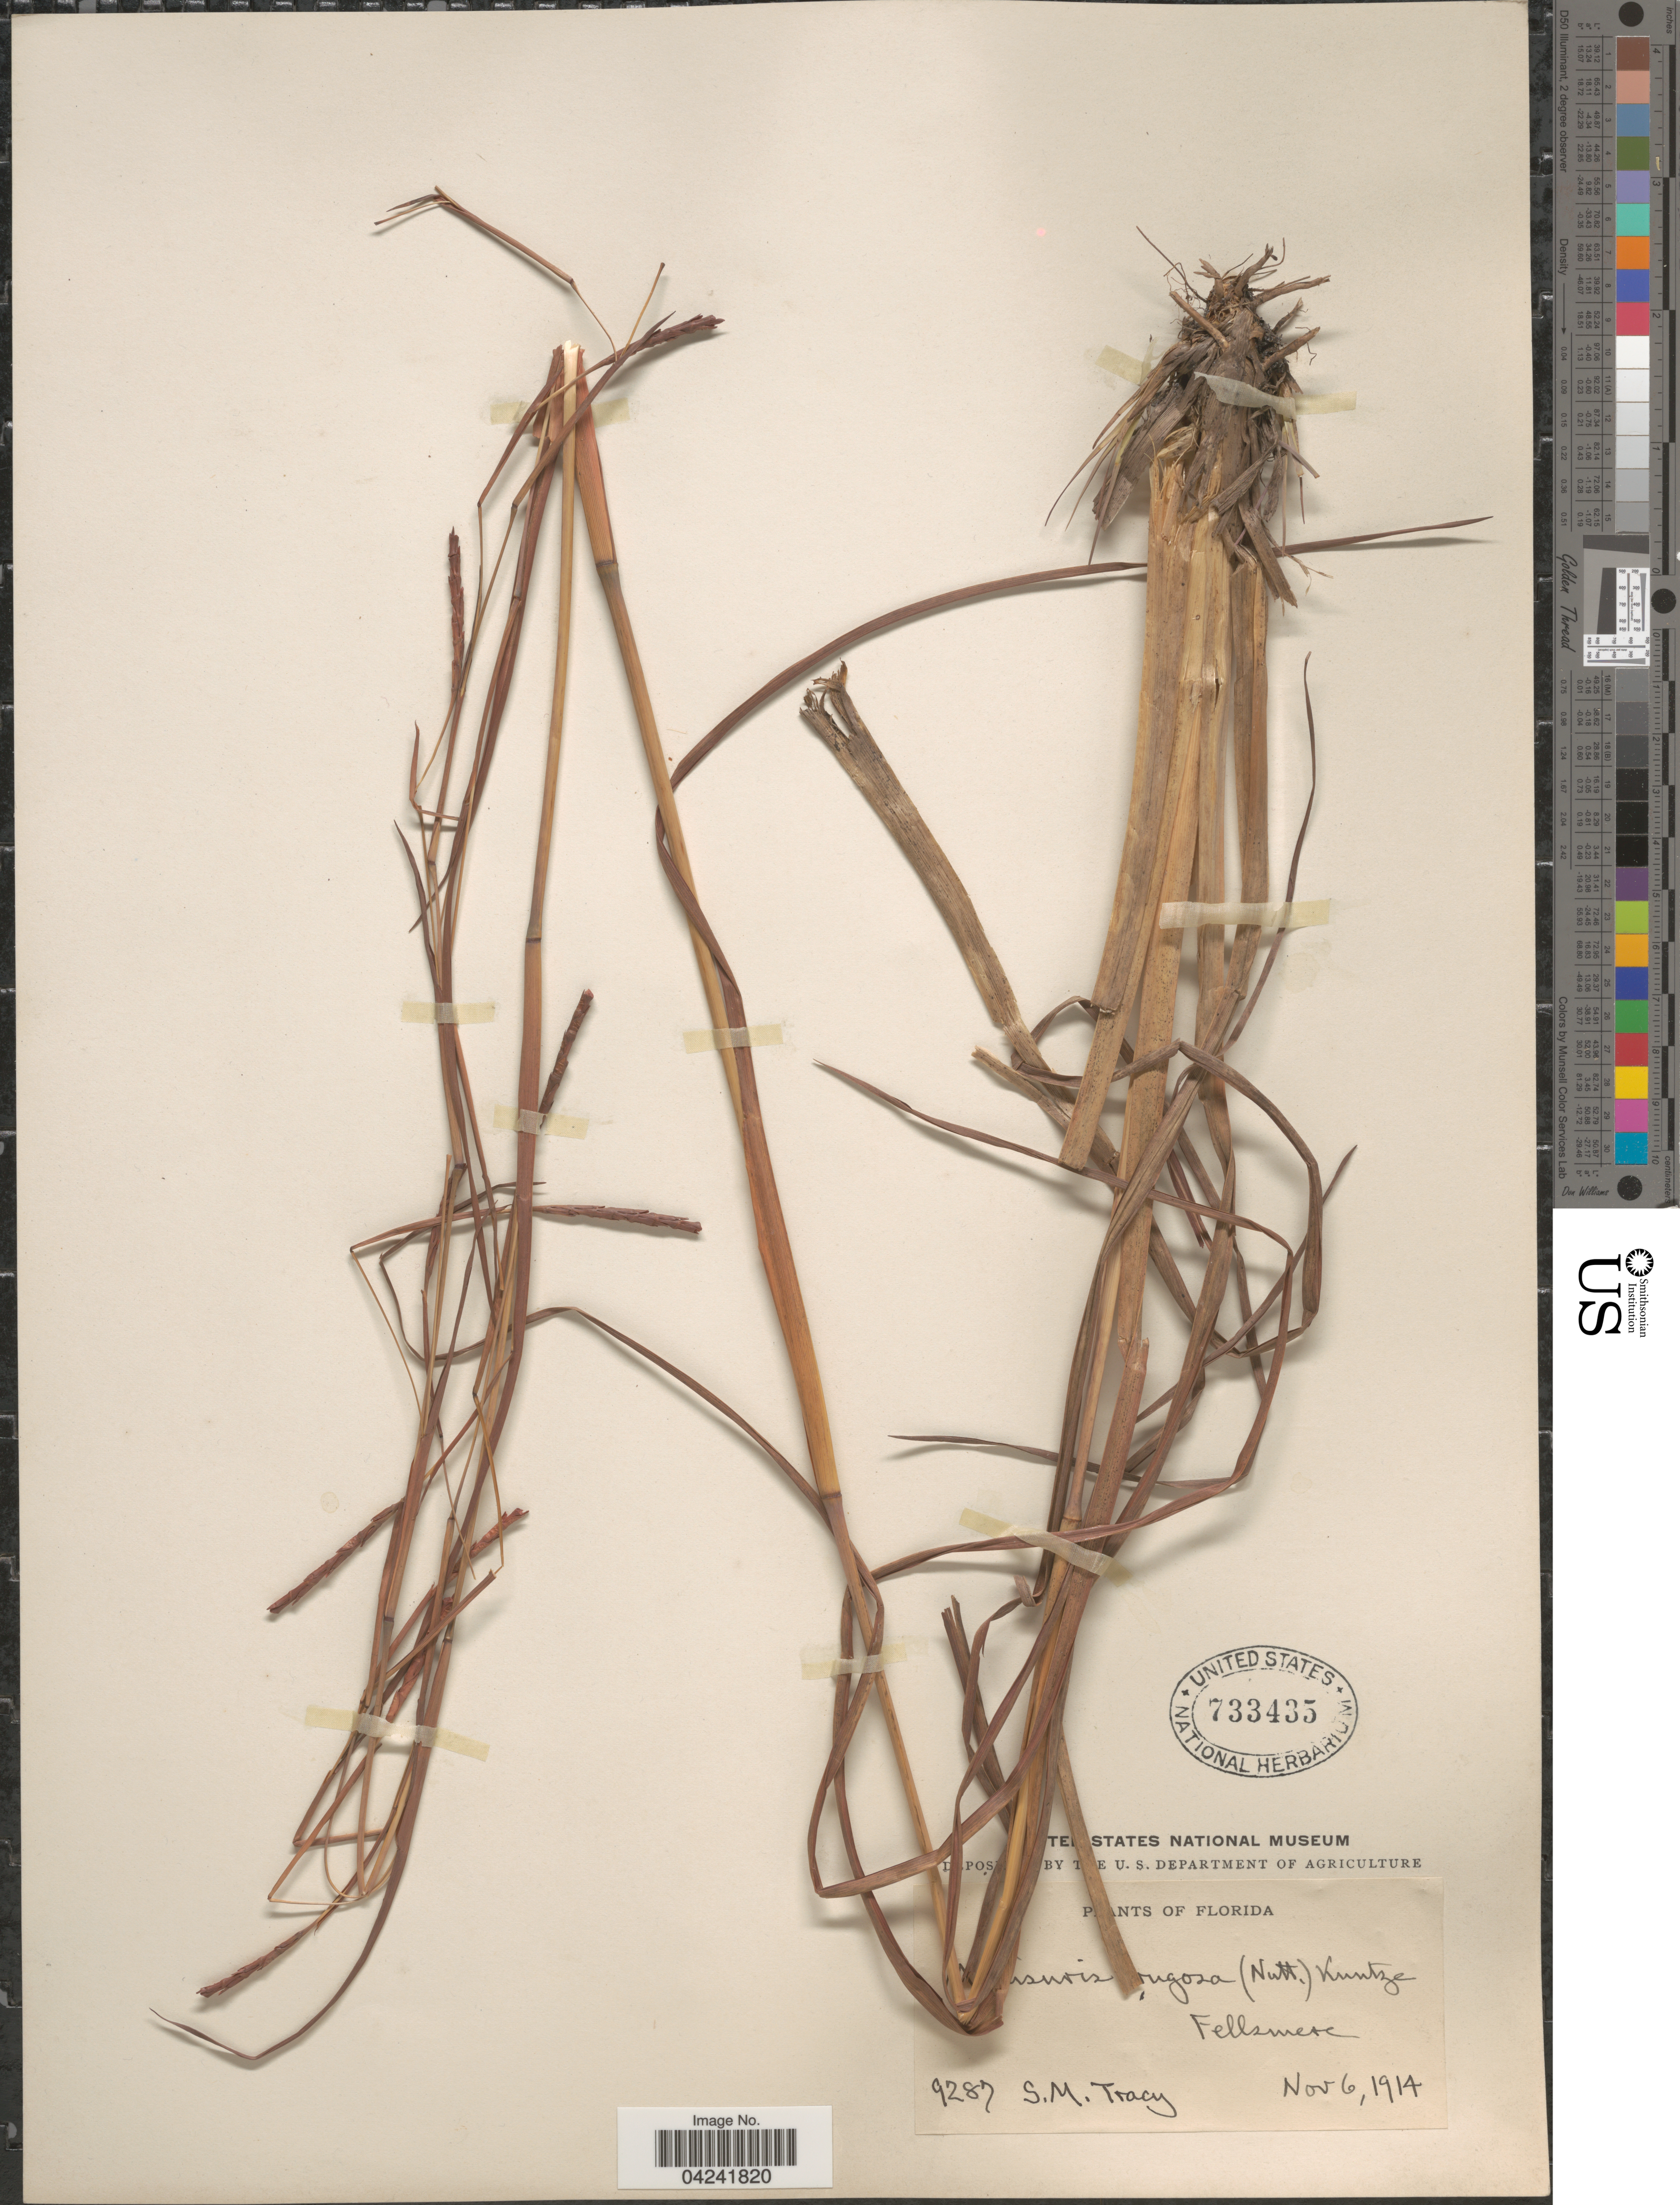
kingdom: Plantae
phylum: Tracheophyta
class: Liliopsida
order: Poales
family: Poaceae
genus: Mnesithea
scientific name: Mnesithea rugosa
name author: (Nutt.) de Koning & Sosef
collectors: S. M. Tracy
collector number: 9287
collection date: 1914-11-06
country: United States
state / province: Florida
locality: Fellsmere.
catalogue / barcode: US 733435